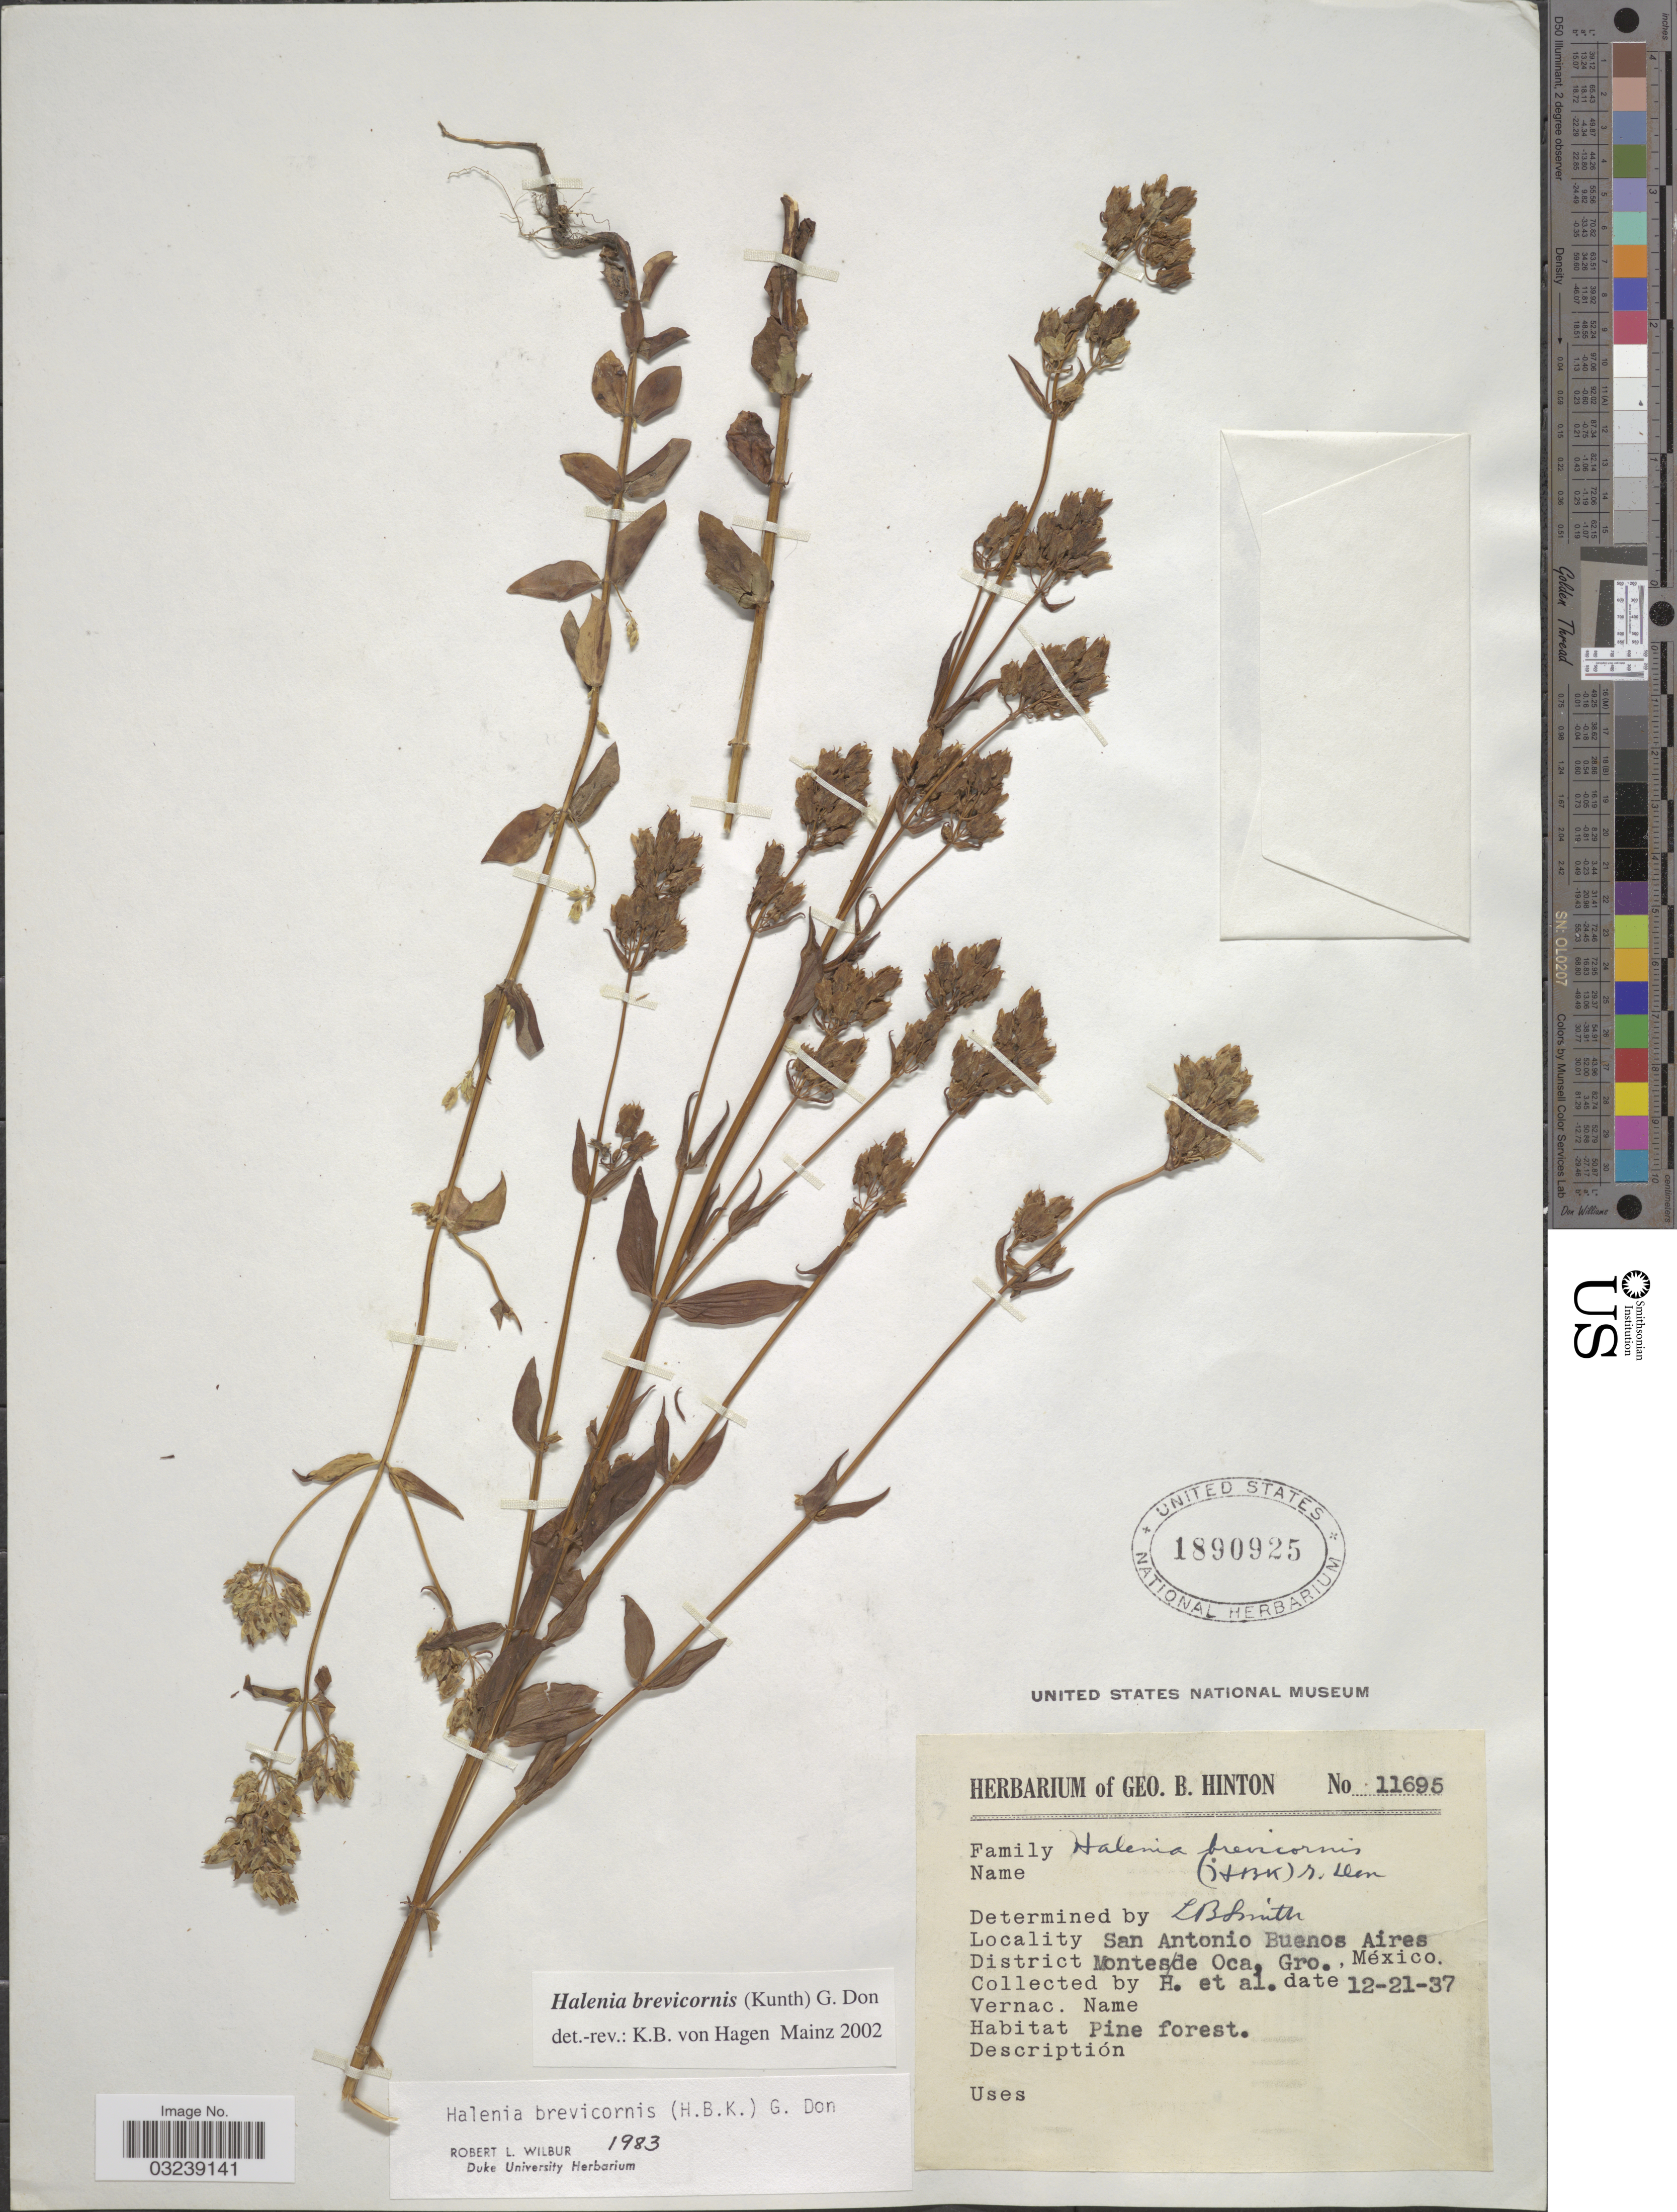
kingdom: Plantae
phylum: Tracheophyta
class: Magnoliopsida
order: Gentianales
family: Gentianaceae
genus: Halenia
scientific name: Halenia brevicornis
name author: (Kunth) G. Don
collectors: G. B. Hinton & et al.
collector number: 11695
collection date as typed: Transcribed d/m/y: 21/12/37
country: Mexico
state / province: Guerrero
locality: San Antonio Buenos Aires. District Montes de Oca.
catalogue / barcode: US 1890925